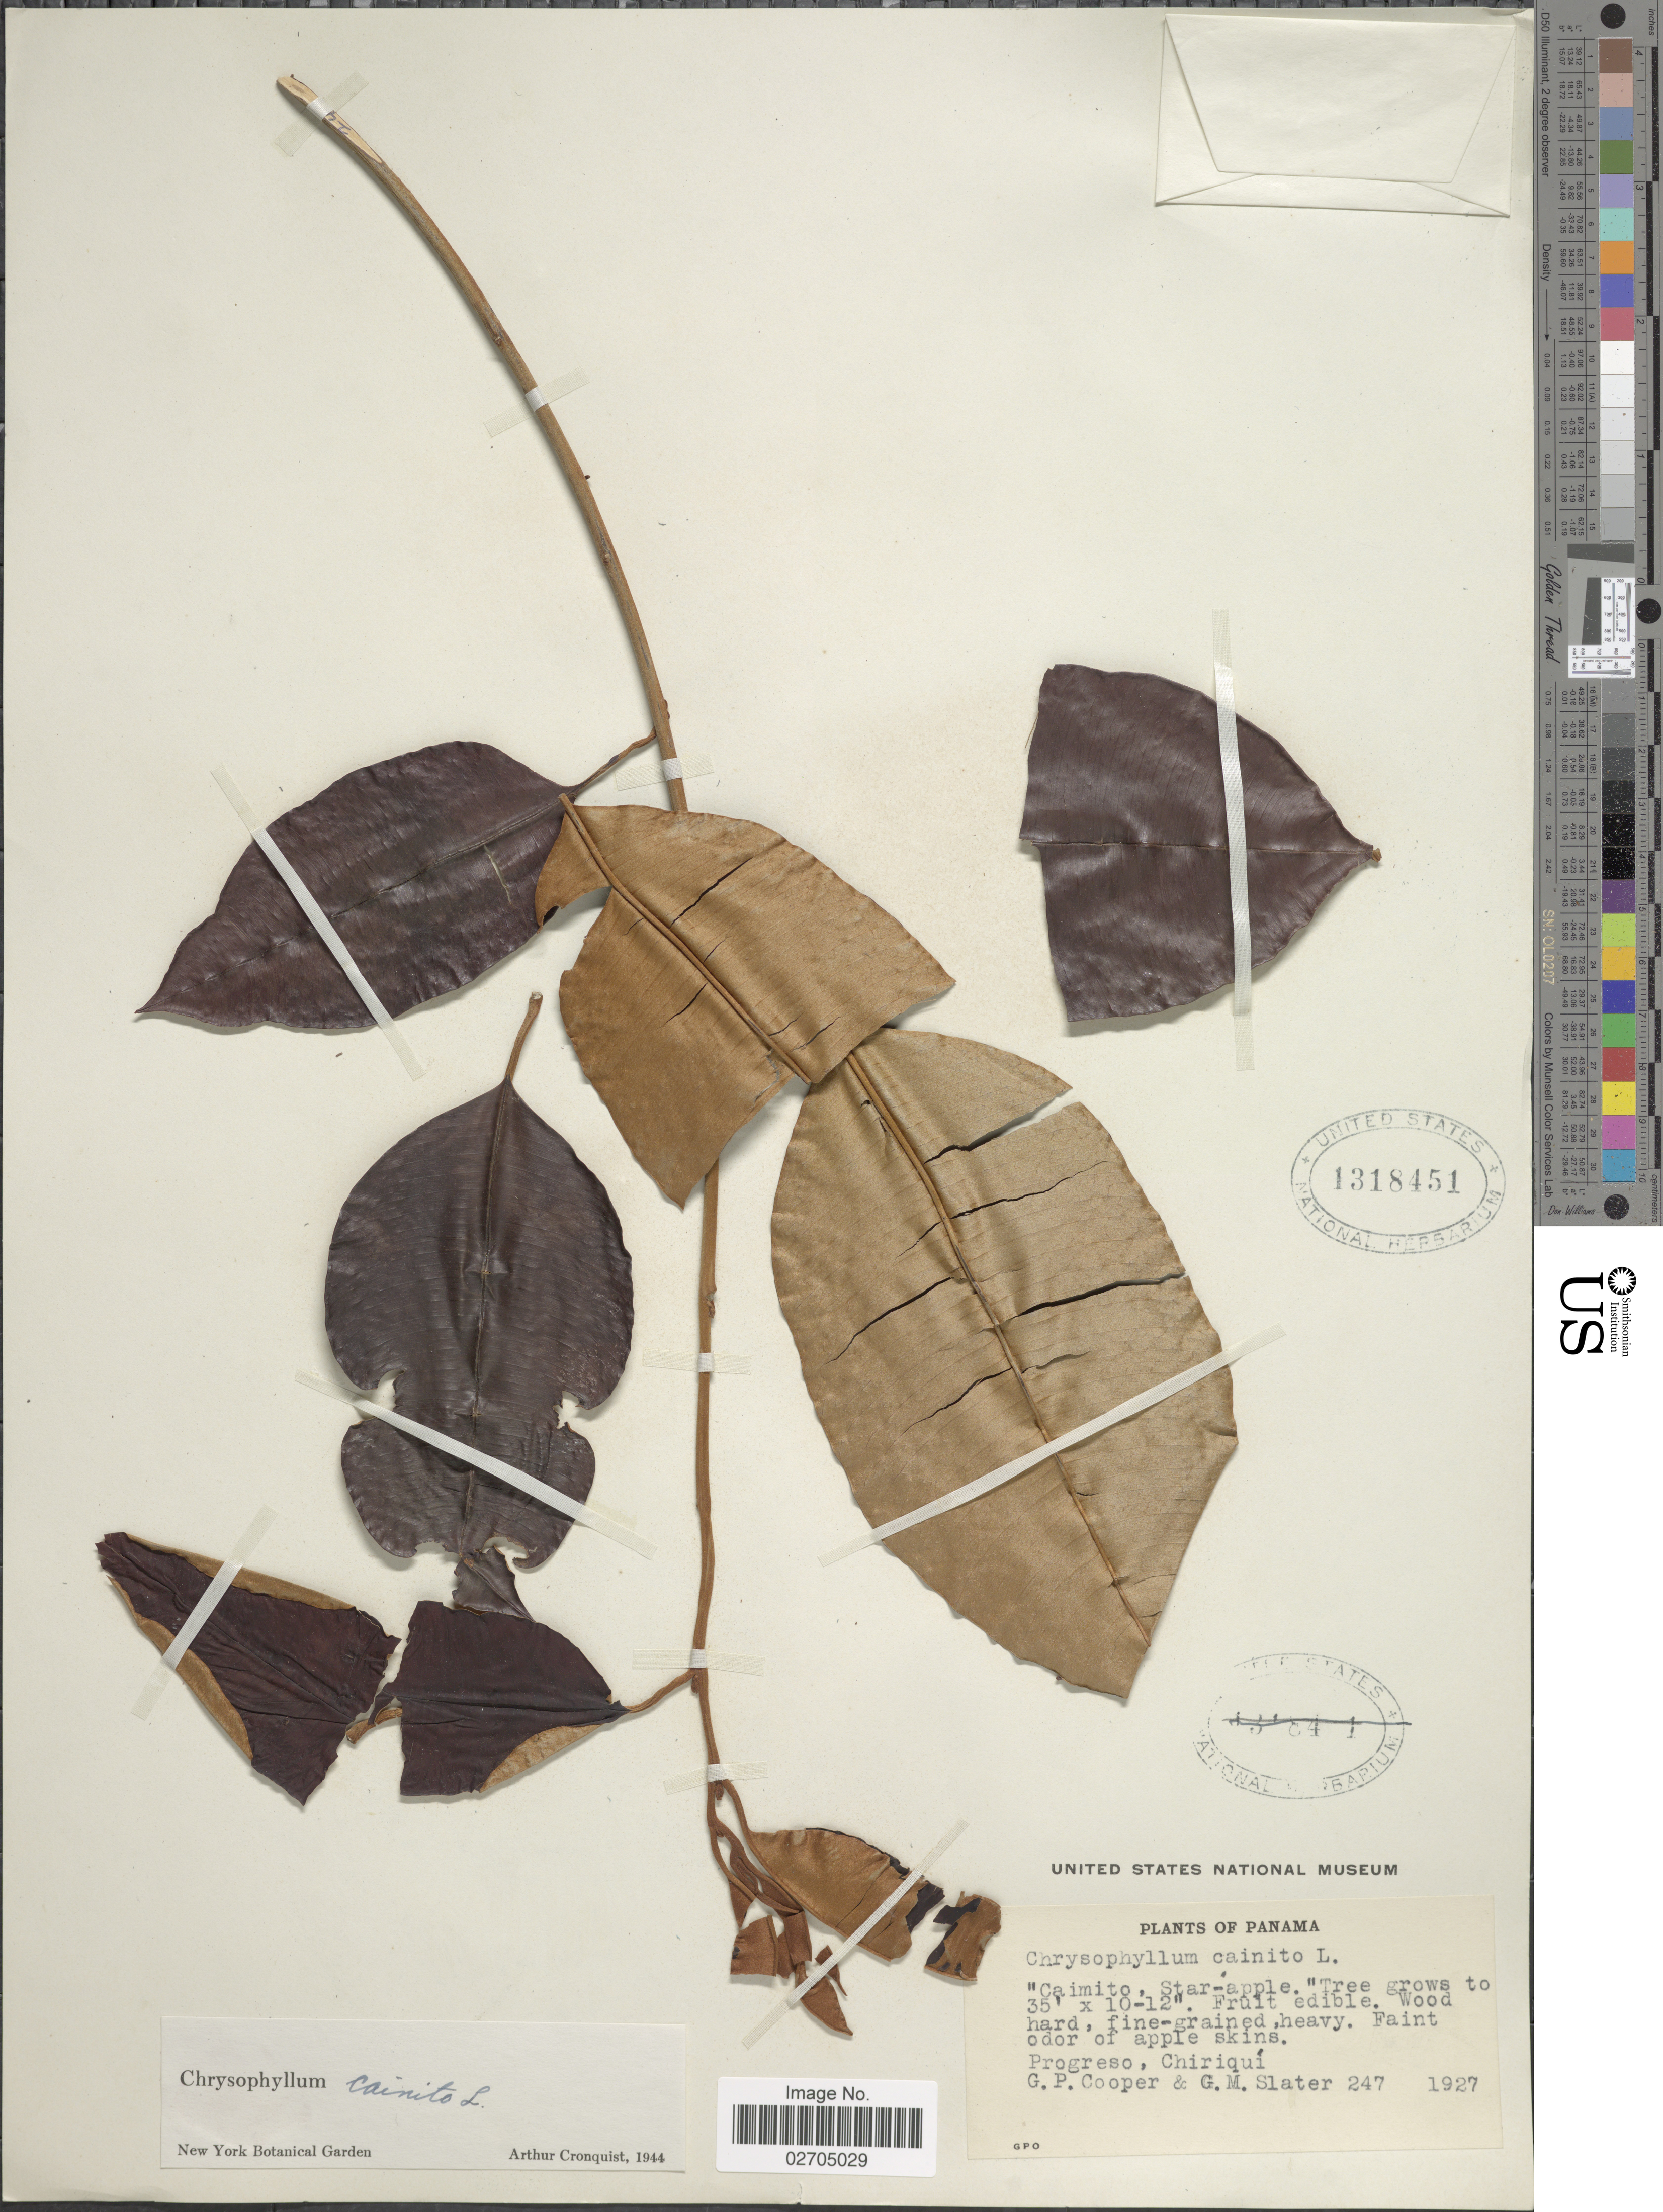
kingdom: Plantae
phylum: Tracheophyta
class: Magnoliopsida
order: Ericales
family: Sapotaceae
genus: Chrysophyllum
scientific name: Chrysophyllum cainito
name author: L.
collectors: G. Cooper & G. Slater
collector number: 247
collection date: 1927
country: Panama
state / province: Chiriqui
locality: Progreso.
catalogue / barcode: US 1318451